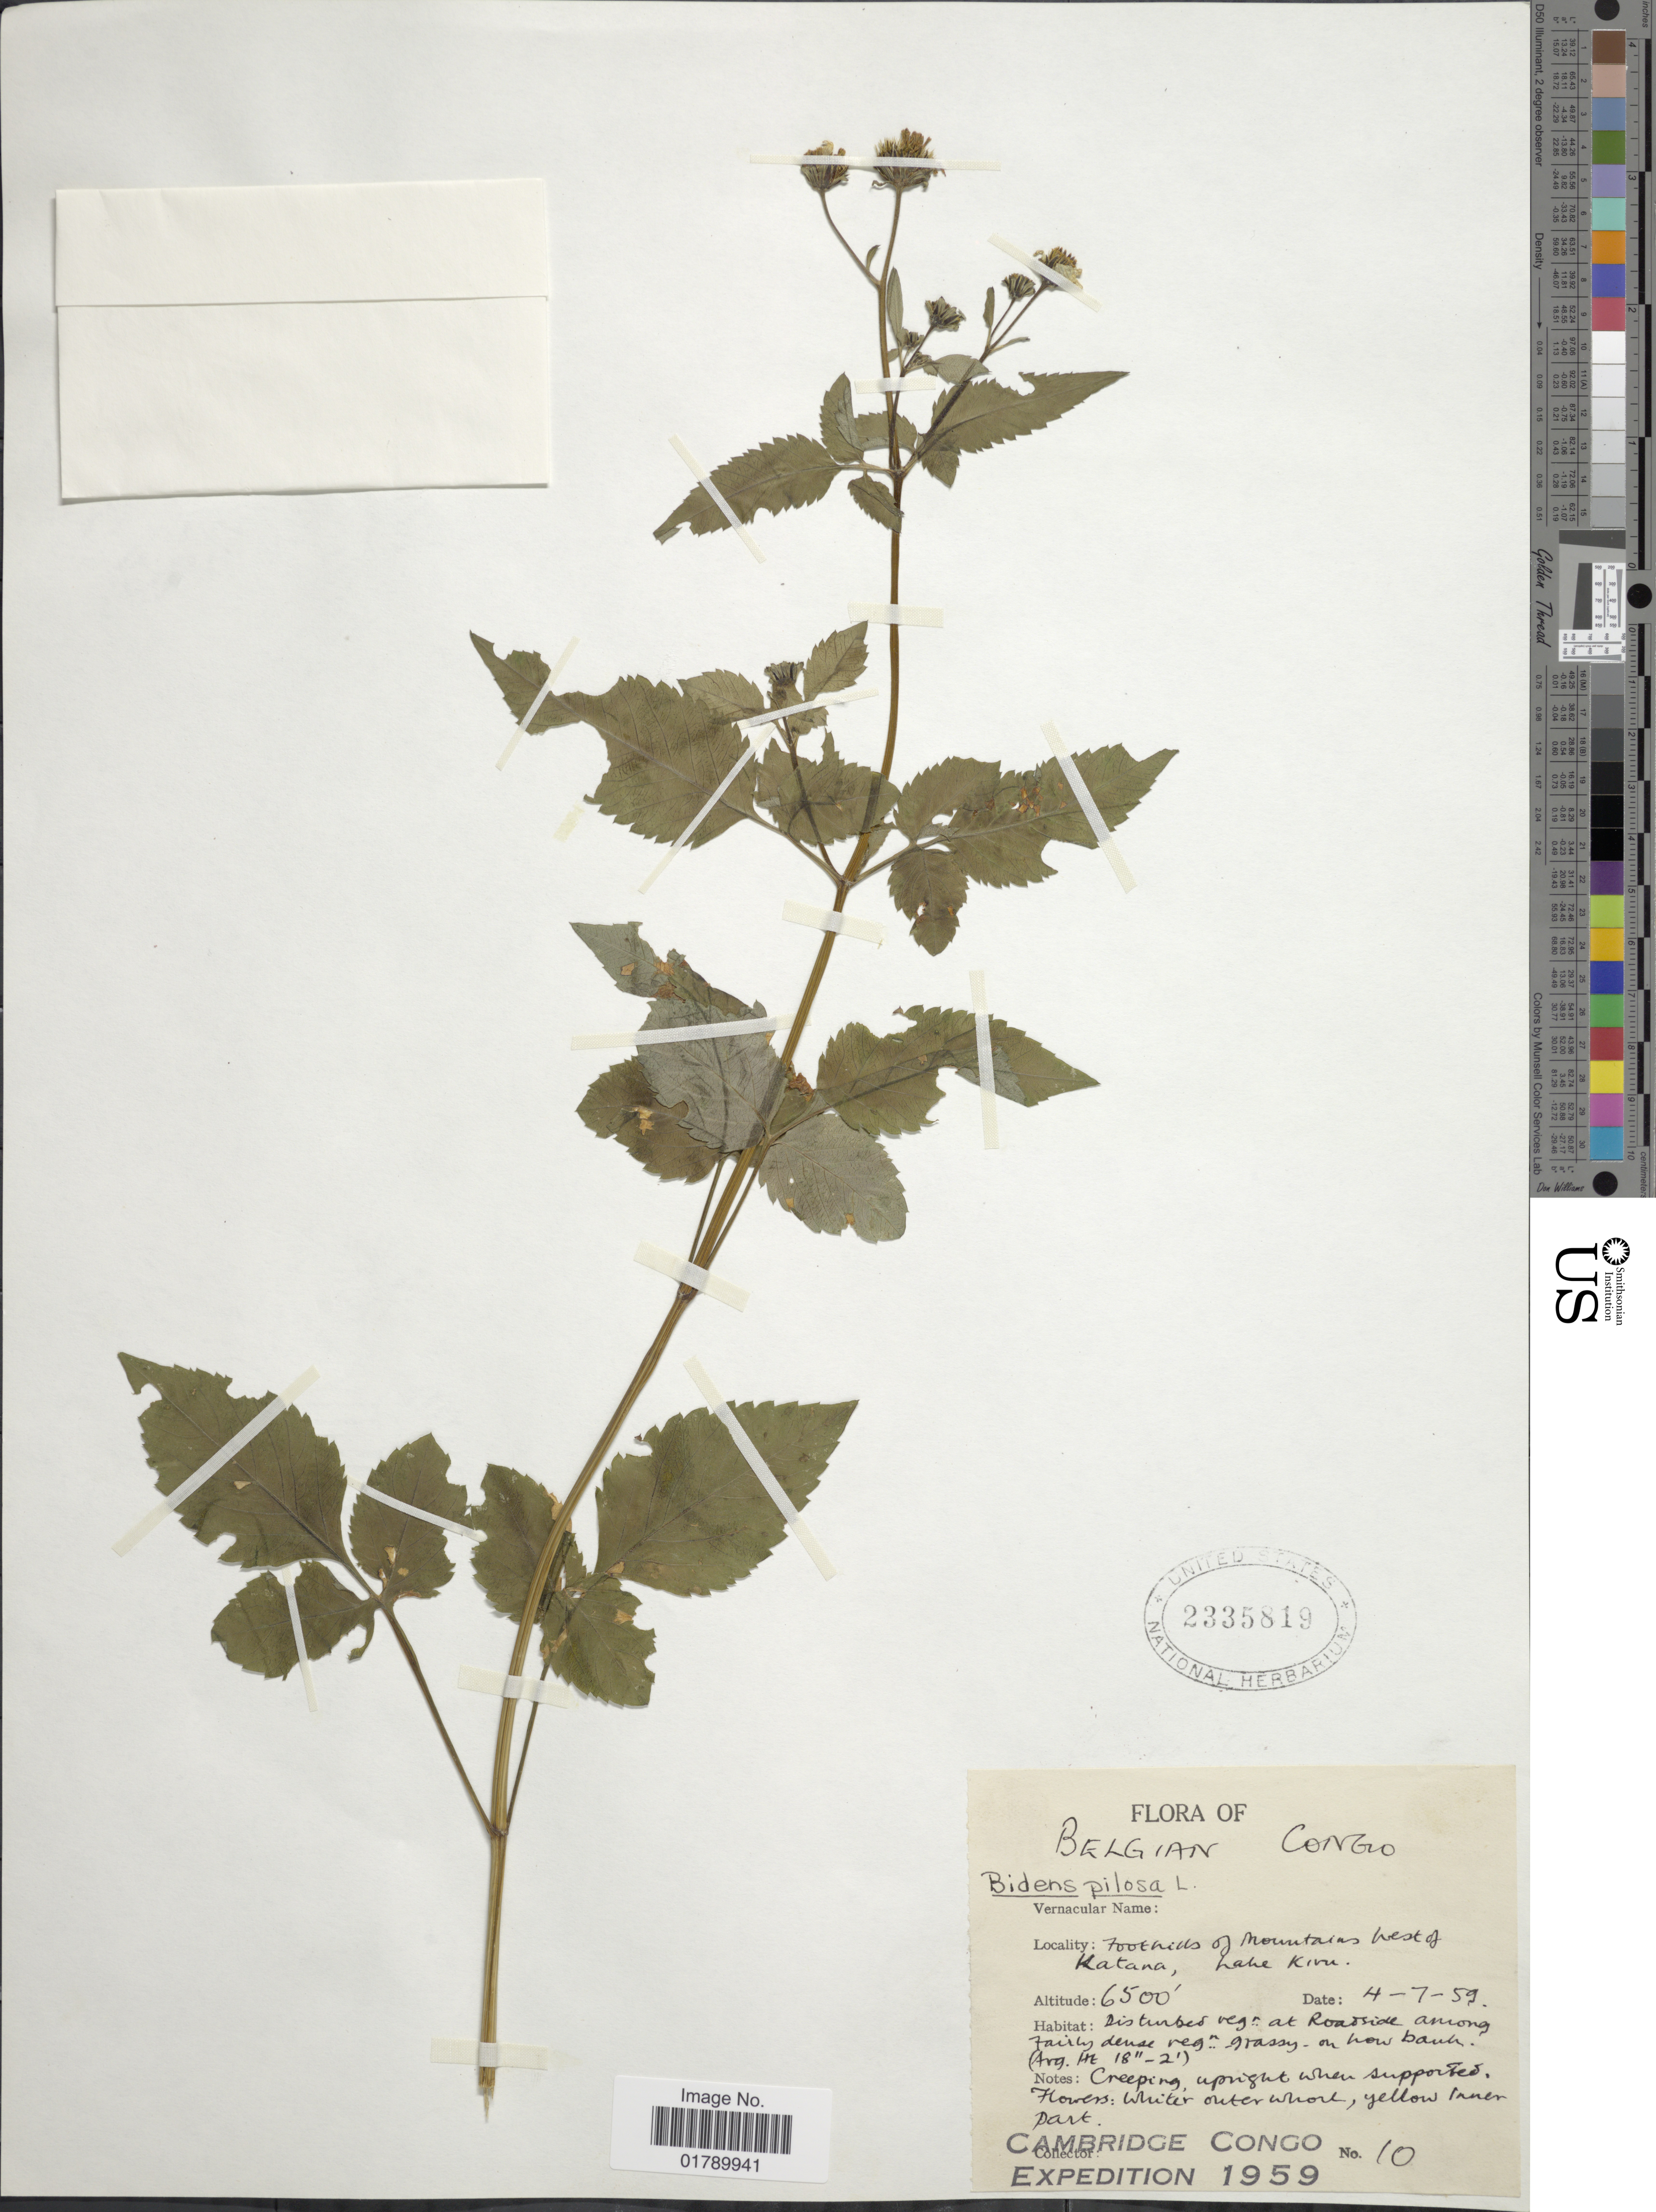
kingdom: Plantae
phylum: Tracheophyta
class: Magnoliopsida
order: Asterales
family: Asteraceae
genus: Bidens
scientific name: Bidens pilosa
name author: L.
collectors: Cambridge Congo Expedition 1959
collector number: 10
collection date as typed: Transcribed d/m/y: 4/7/59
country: Congo, Democratic Republic of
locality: Belgian Congo. Foothills of Mountains west of Katana, Lake Kivu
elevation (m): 1981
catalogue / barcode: US 2335819